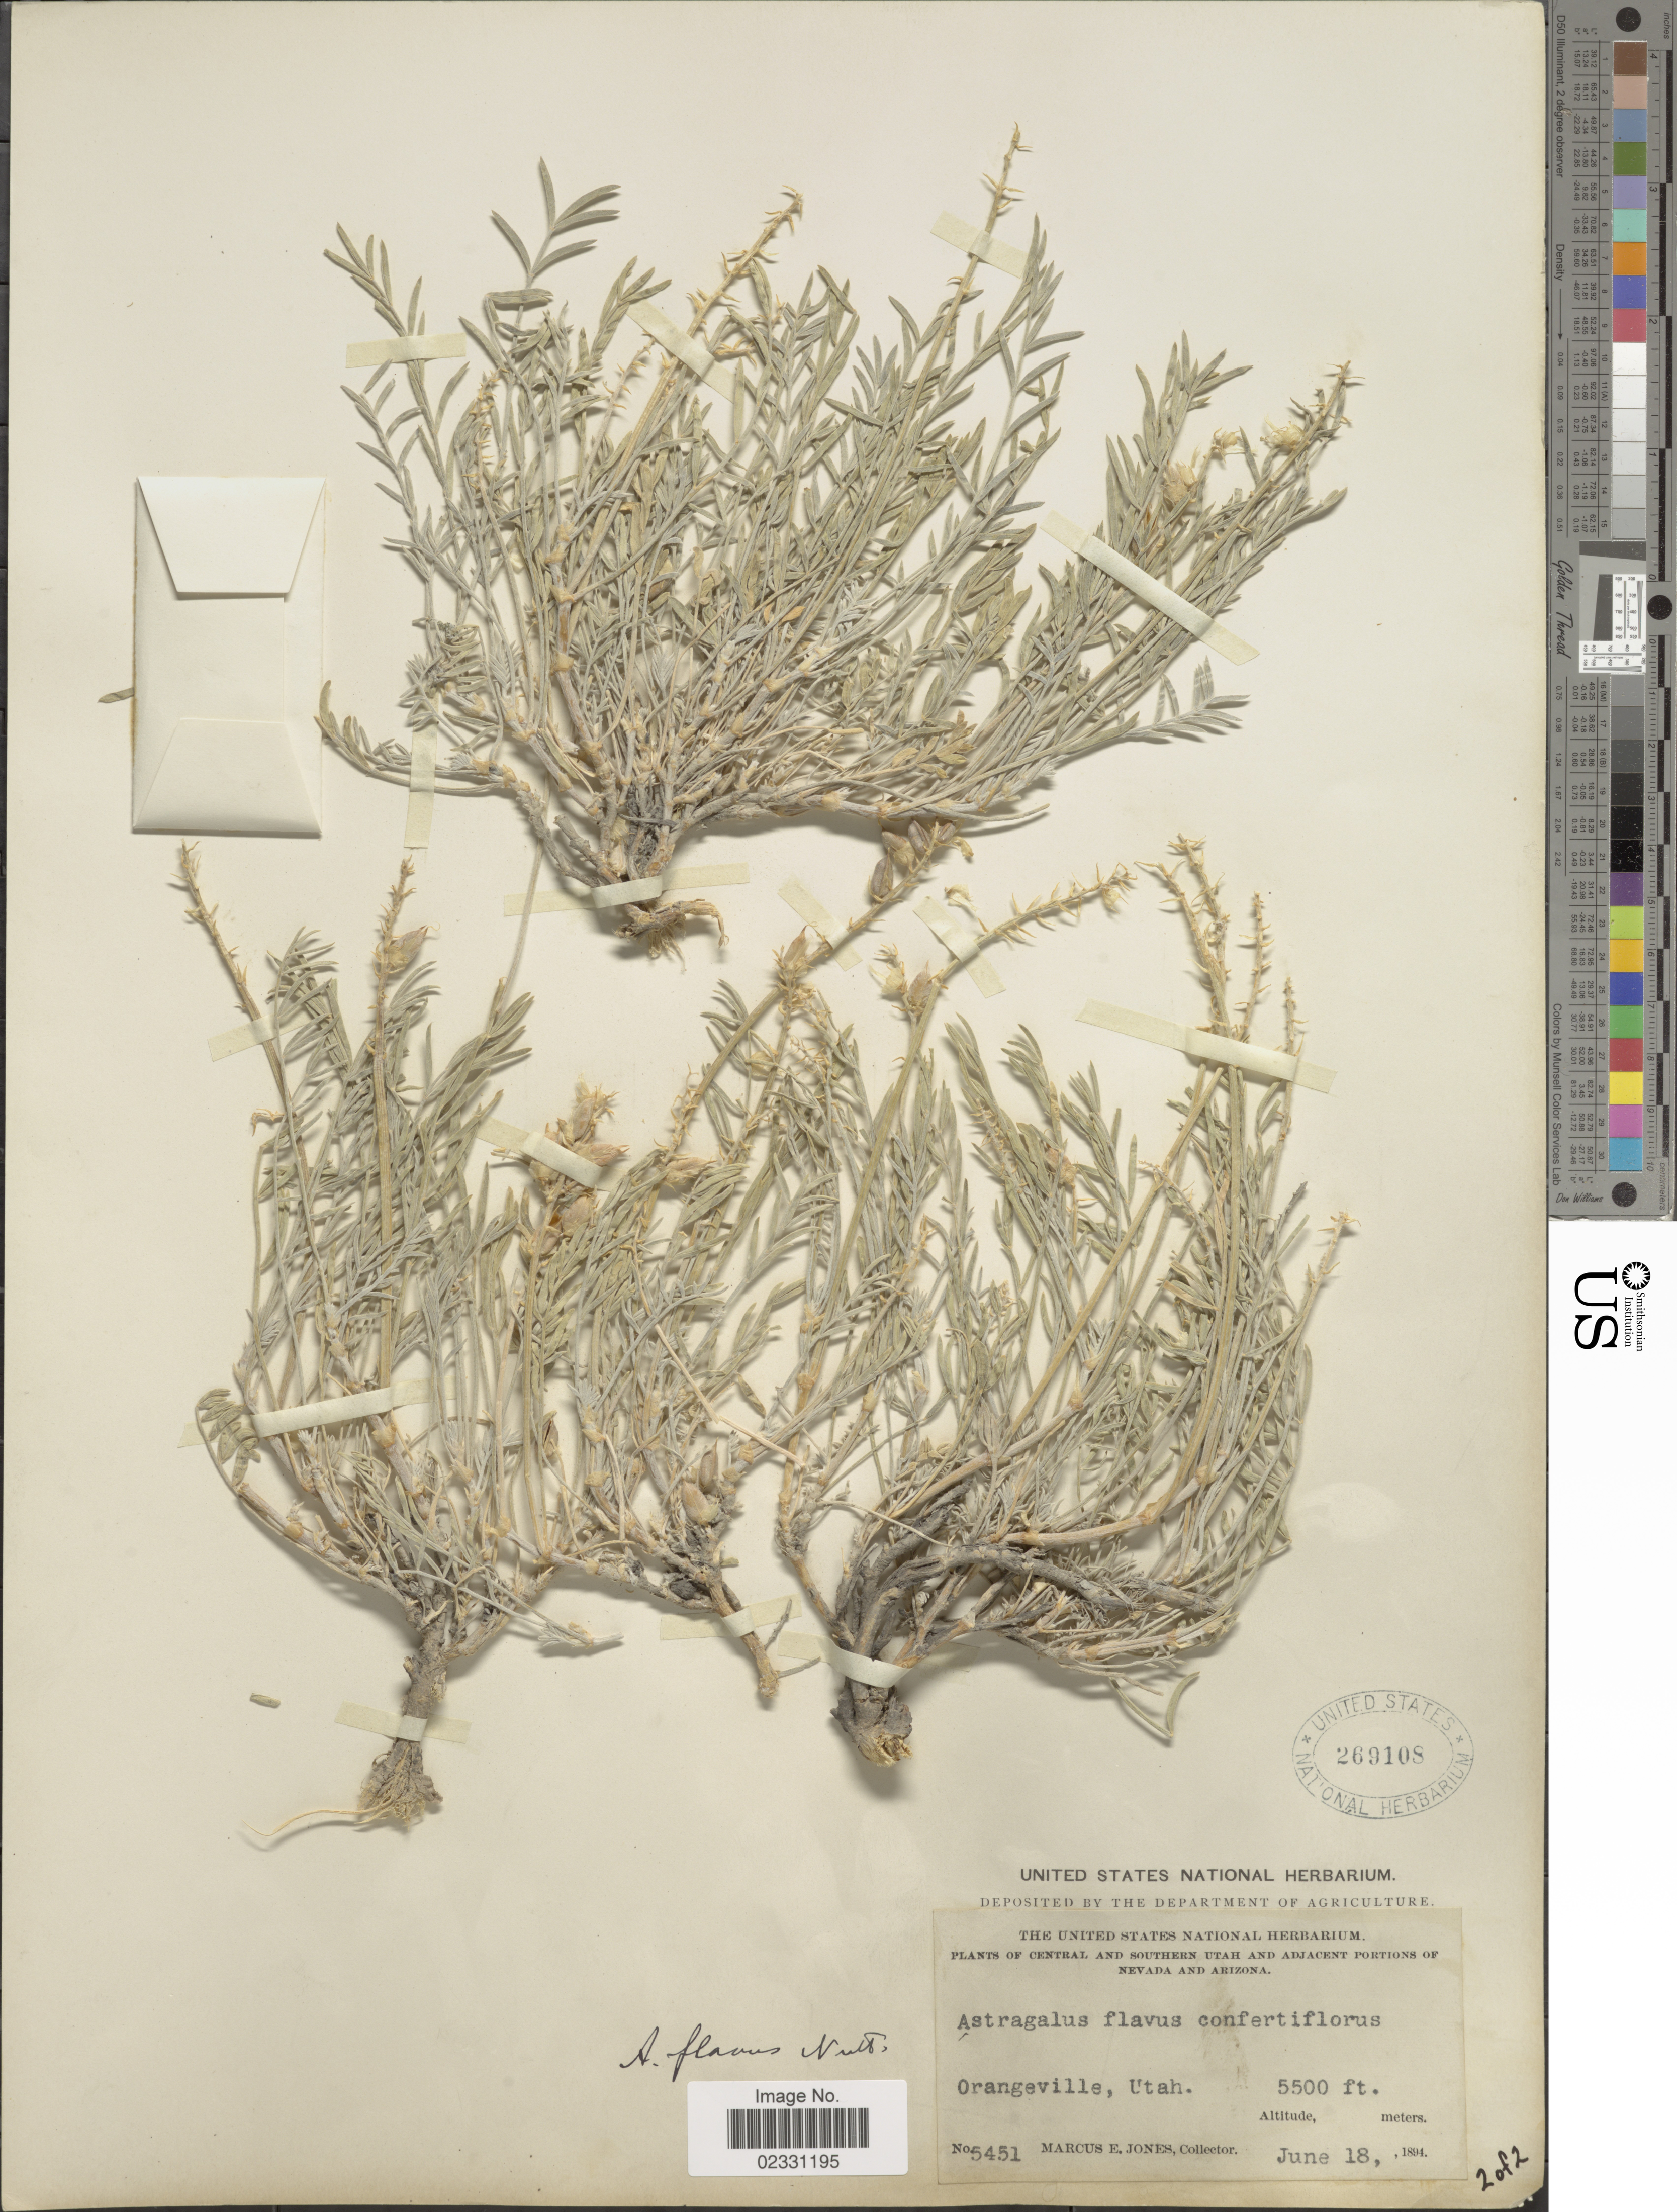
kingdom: Plantae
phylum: Tracheophyta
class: Magnoliopsida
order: Fabales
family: Fabaceae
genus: Astragalus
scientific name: Astragalus flavus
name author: Torr. & A. Gray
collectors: M. E. Jones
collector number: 5451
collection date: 1894-06-18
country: United States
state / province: Utah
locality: Central and southern Utah. Orangeville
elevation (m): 1676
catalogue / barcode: US 269108